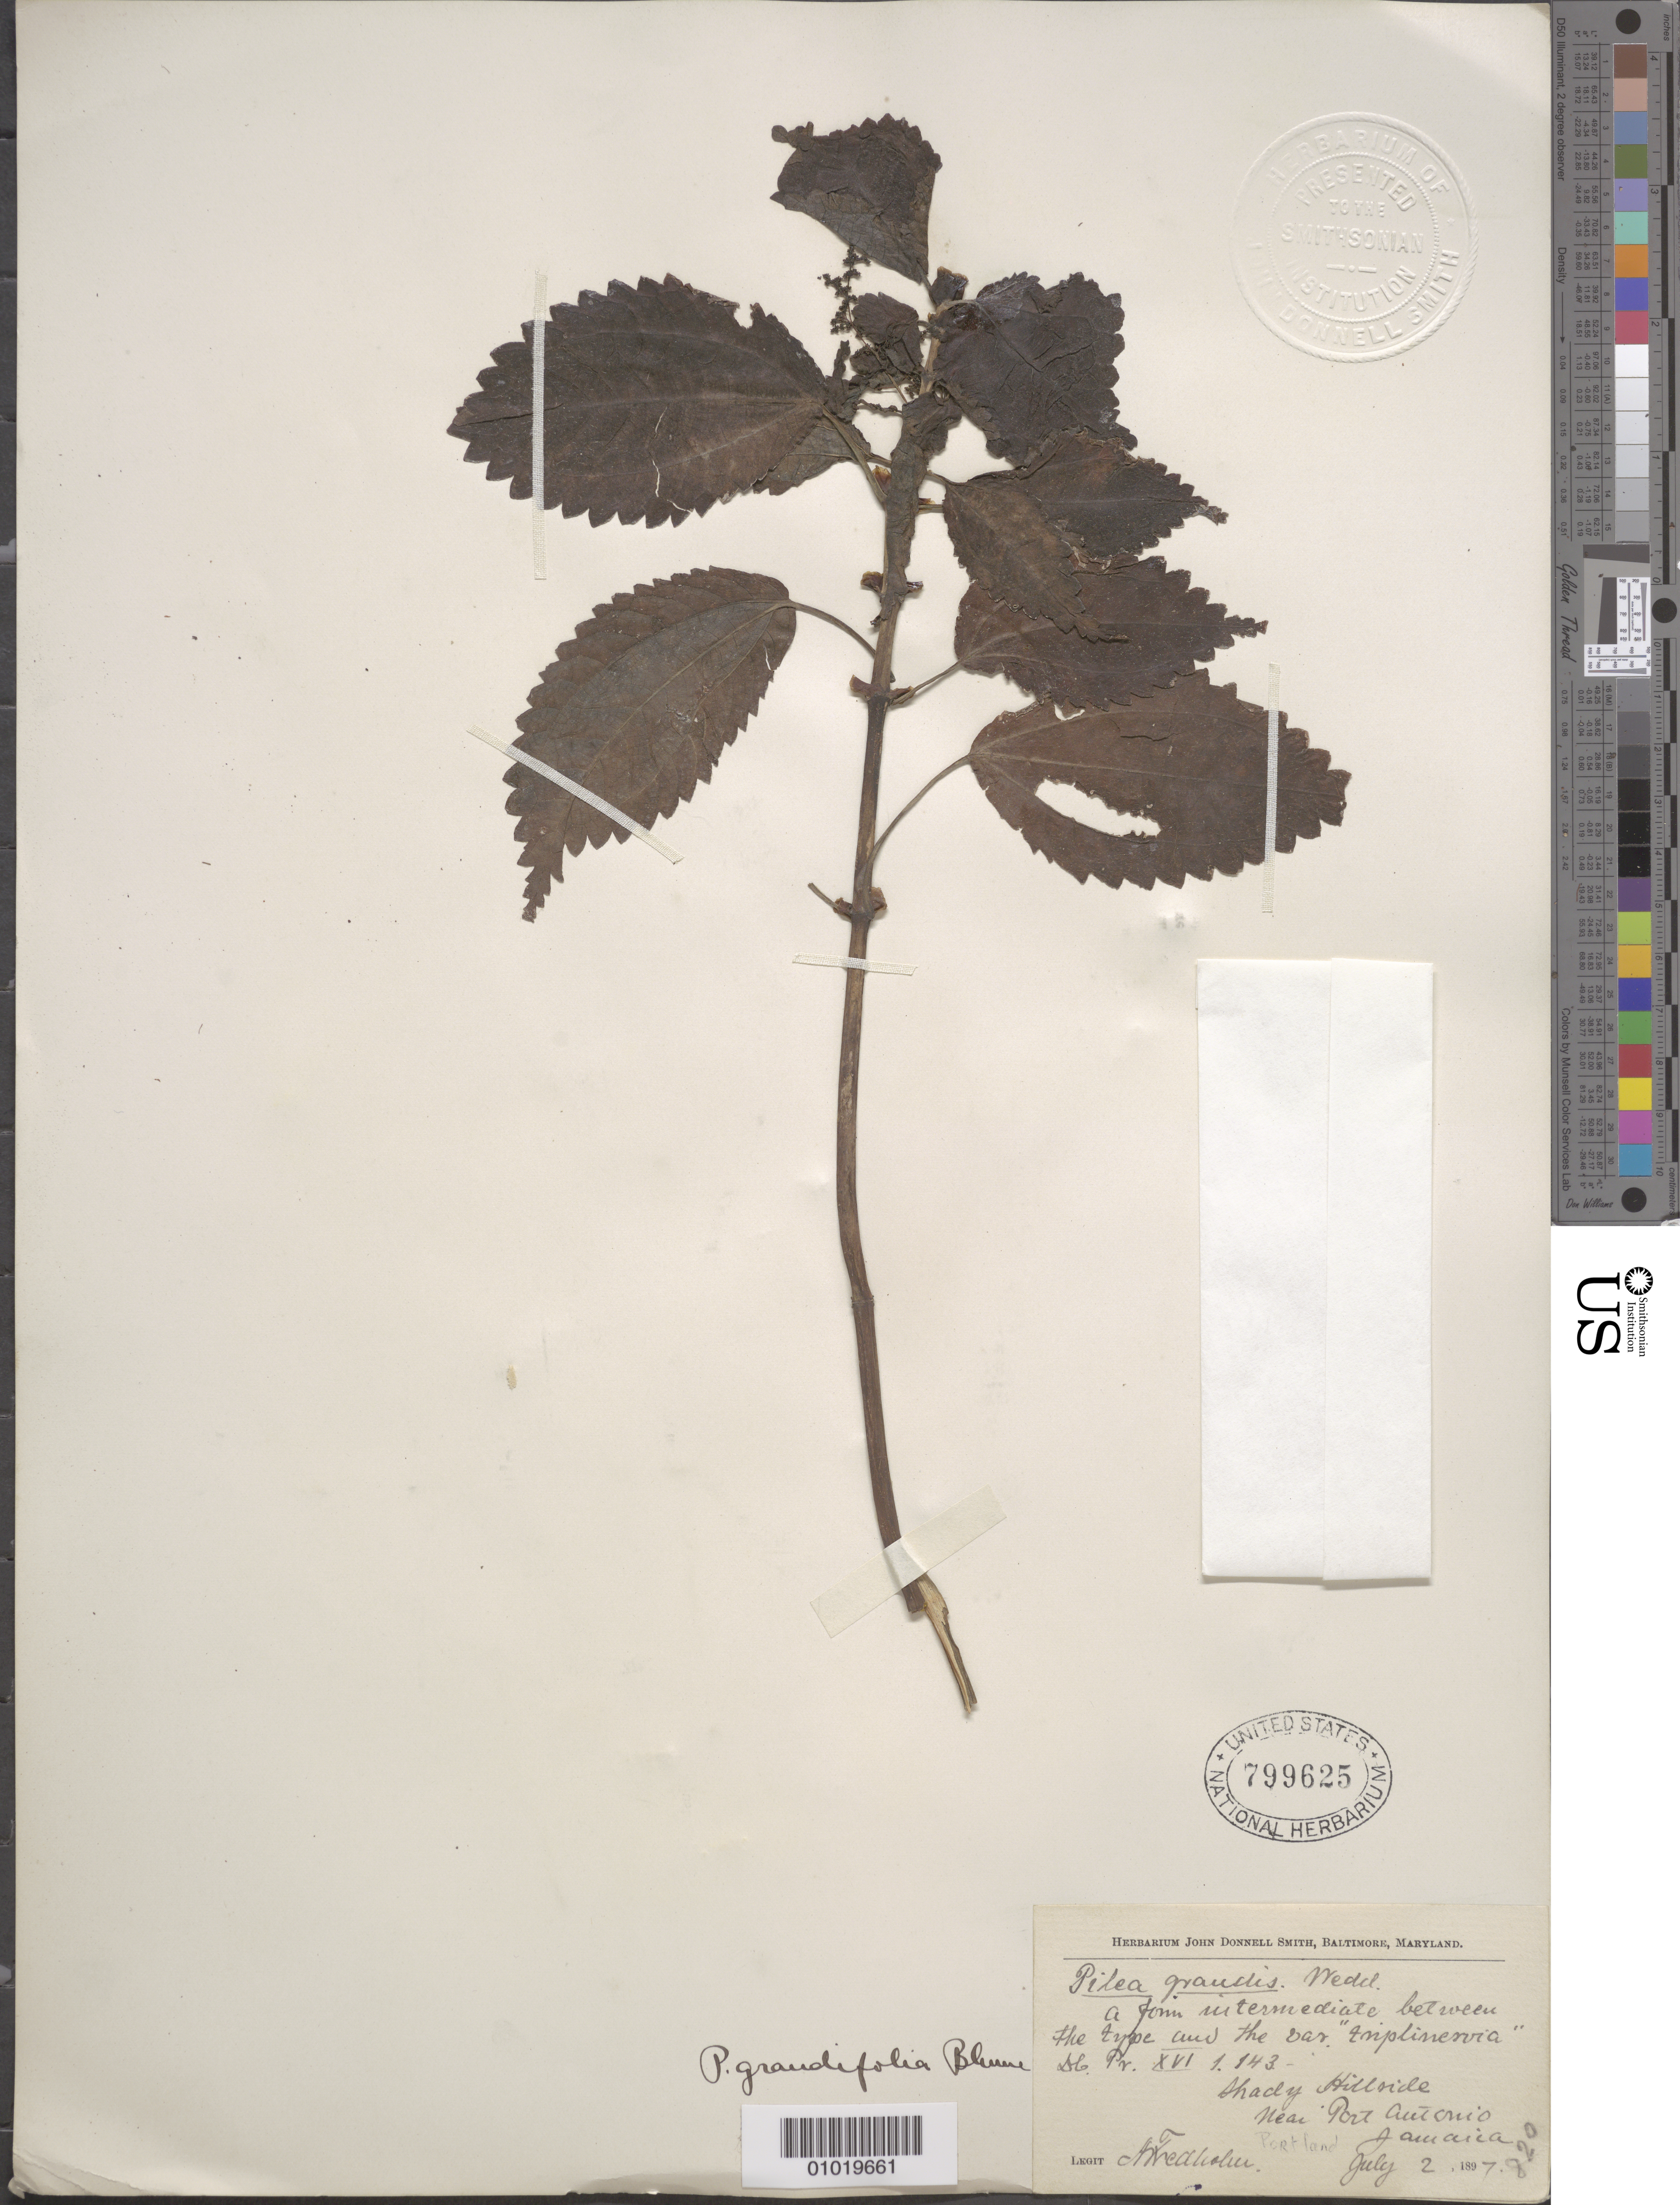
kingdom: Plantae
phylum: Tracheophyta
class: Magnoliopsida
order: Rosales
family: Urticaceae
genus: Pilea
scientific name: Pilea grandifolia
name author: (L.) Blume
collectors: A. Fredholm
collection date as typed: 02 Jul 1987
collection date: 1987-07-02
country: Jamaica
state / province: Portland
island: Jamaica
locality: Shady hillside near Port Antonio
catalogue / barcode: US 799625